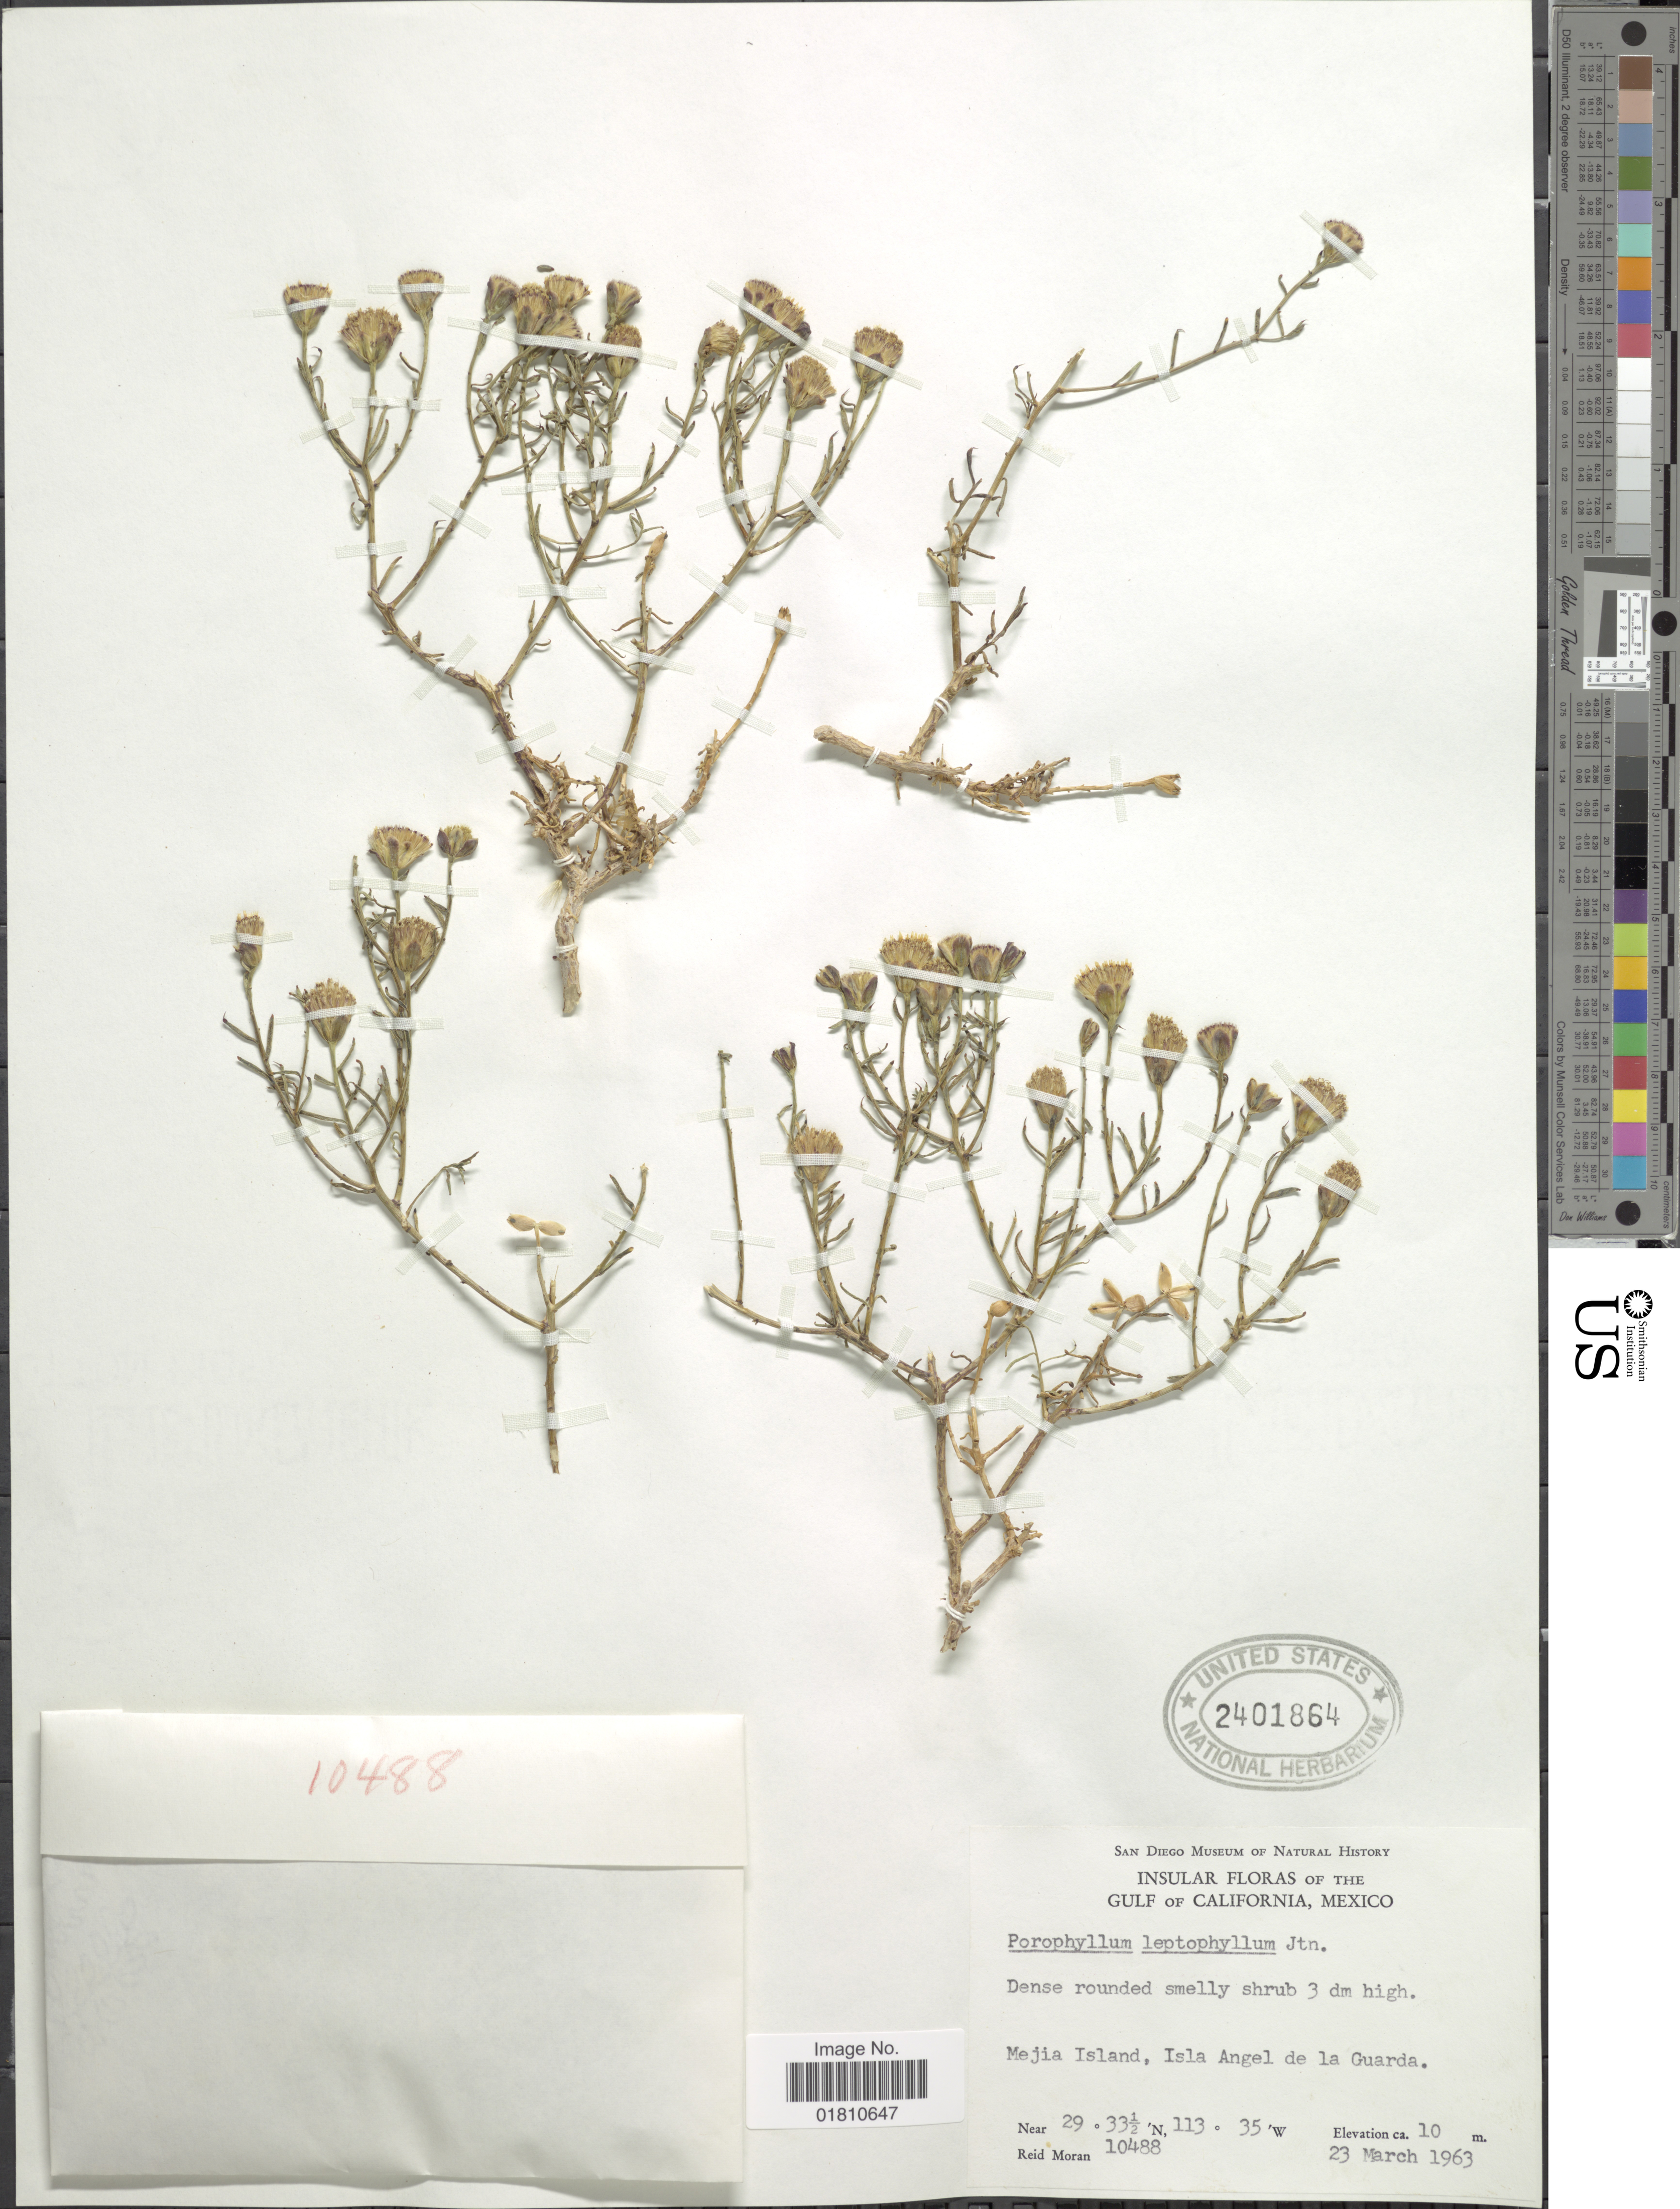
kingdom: Plantae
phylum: Tracheophyta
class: Magnoliopsida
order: Asterales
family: Asteraceae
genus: Bajacalia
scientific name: Bajacalia crassifolia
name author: (S. Watson) Loockerman et al.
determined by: Anzuinelli, M.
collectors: R. V. Moran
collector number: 10488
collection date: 1963-03-23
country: Mexico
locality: Gulf of California, Mejia Island, Isla Angel de la Guarda.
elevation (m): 10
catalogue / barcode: US 2401864